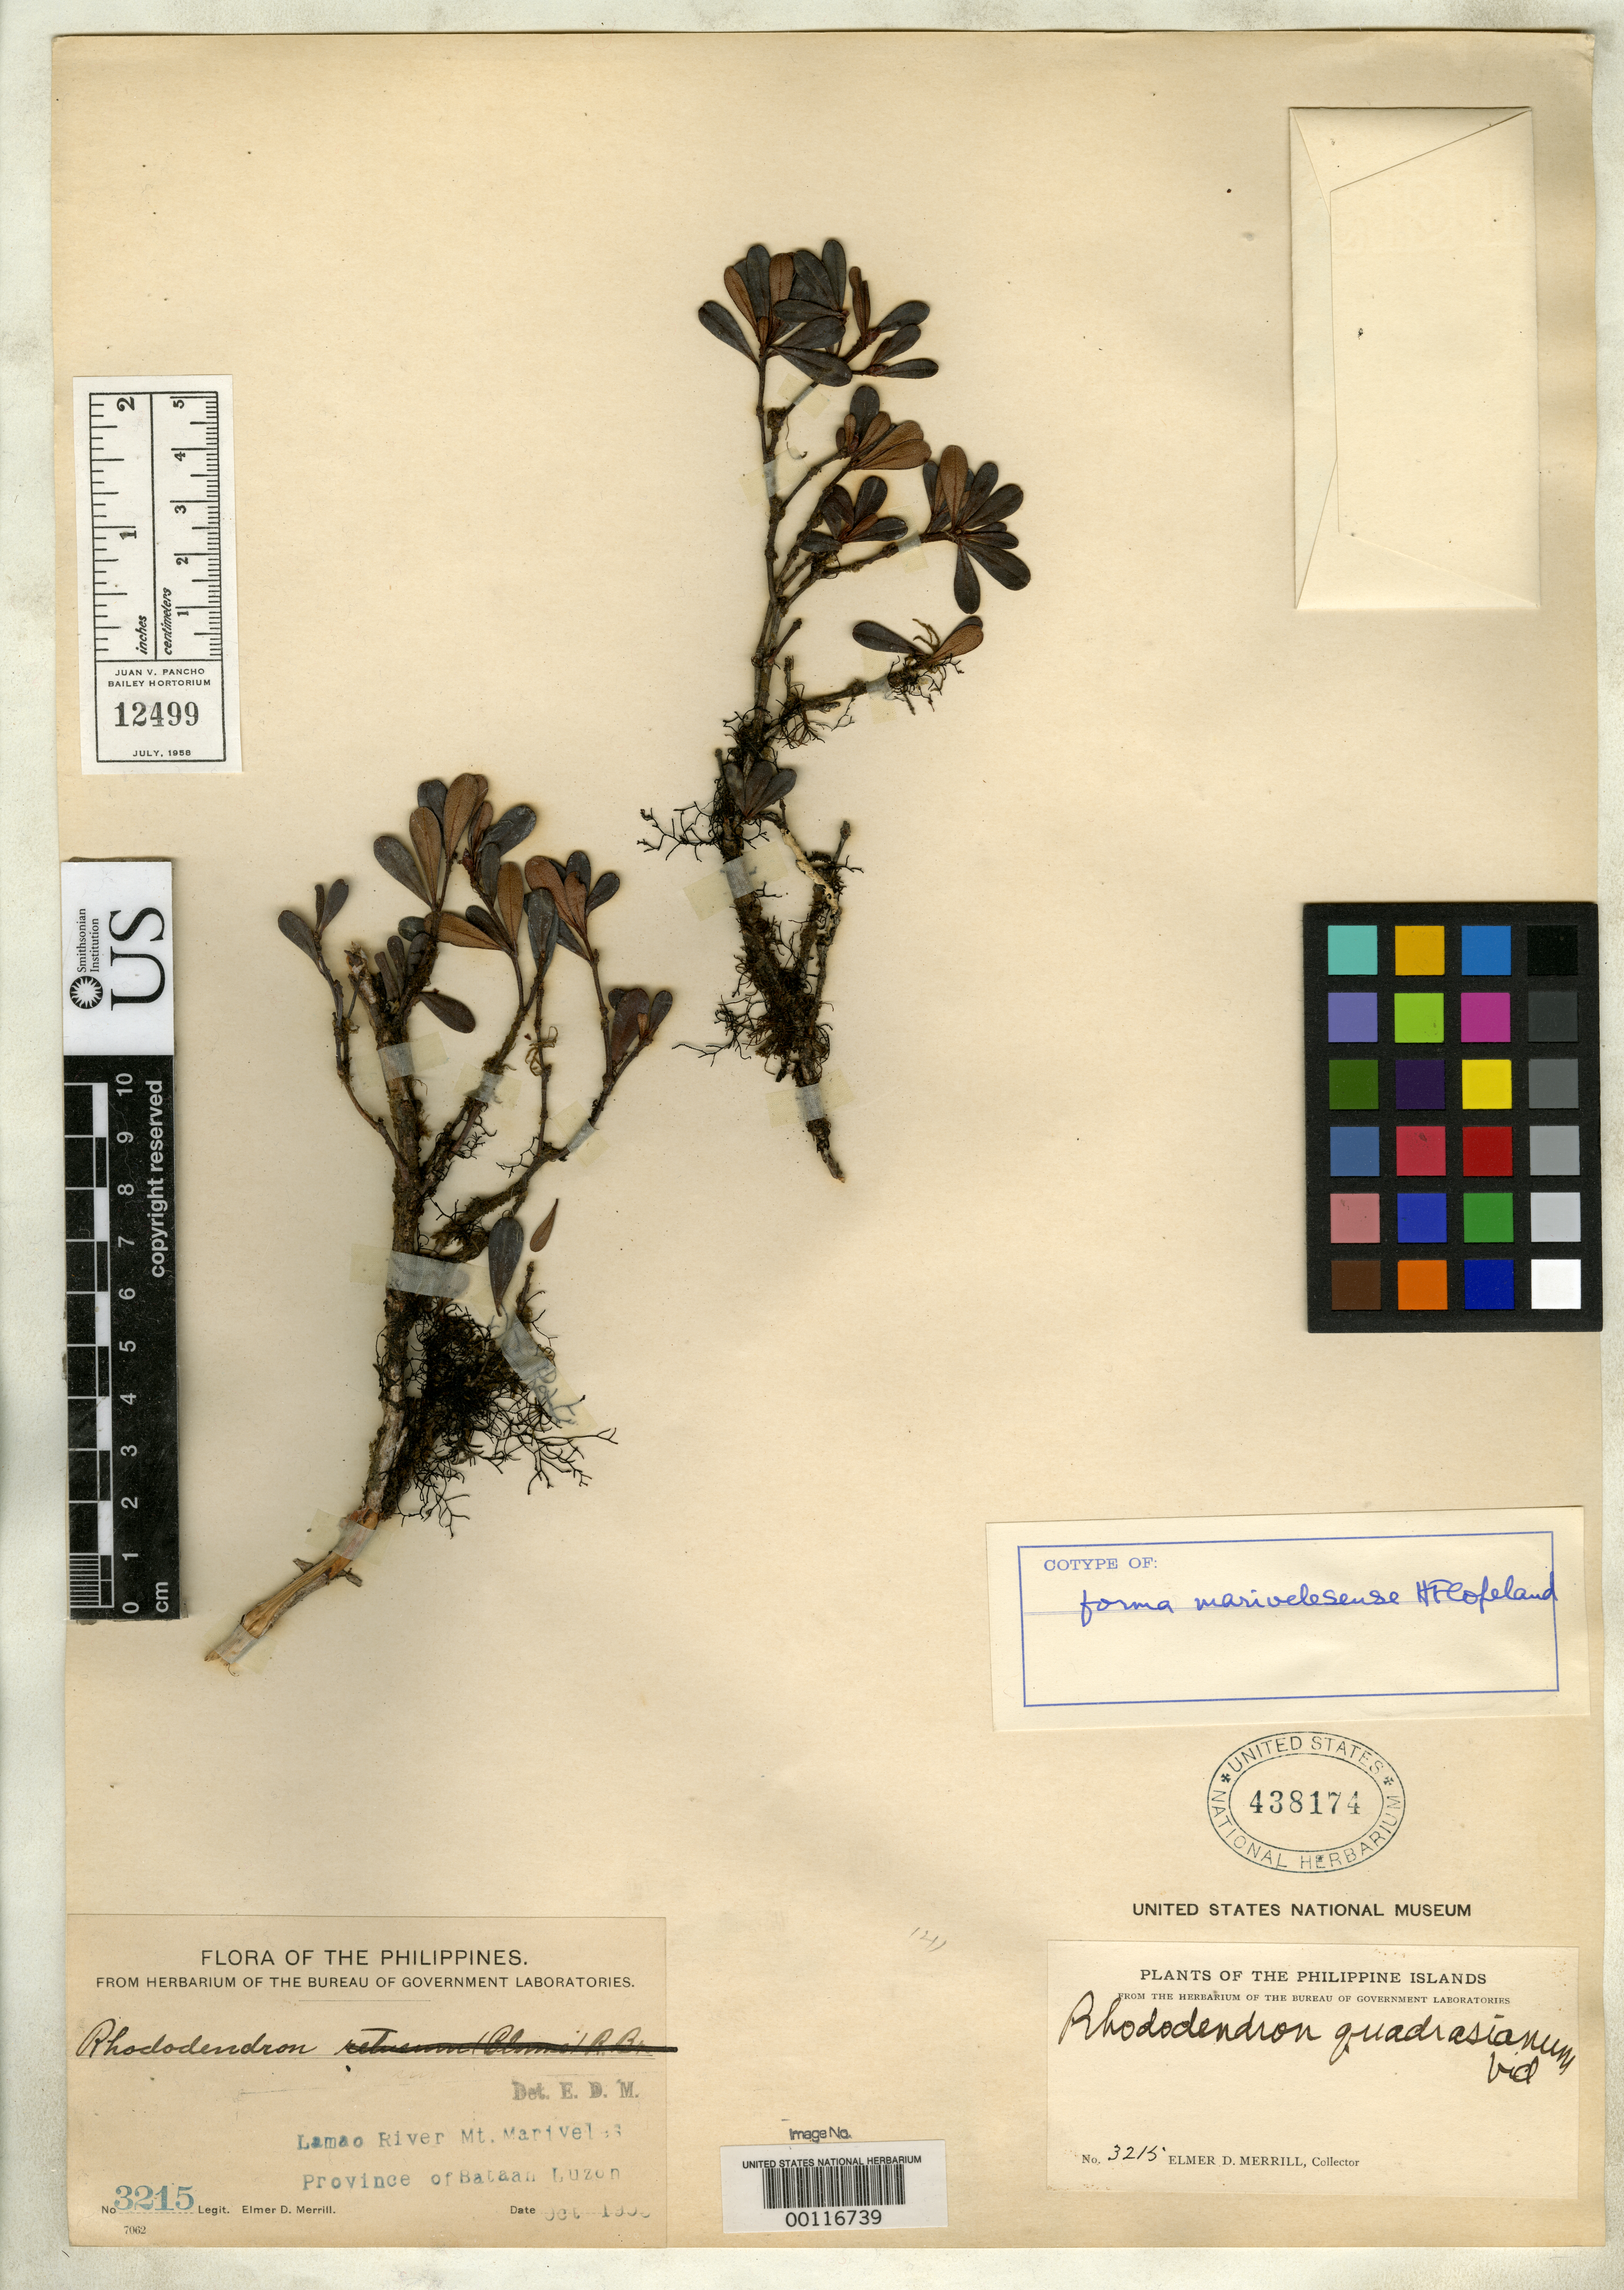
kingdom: Plantae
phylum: Tracheophyta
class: Magnoliopsida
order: Ericales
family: Ericaceae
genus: Rhododendron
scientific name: Rhododendron quadrasianum f. marivelesense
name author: H.F. Copel.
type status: Isotype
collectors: E. D. Merrill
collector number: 3215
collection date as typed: Oct 190-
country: Philippines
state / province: Central Luzon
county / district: Bataan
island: Luzon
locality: Mt. Mariveles.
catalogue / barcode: US 438174